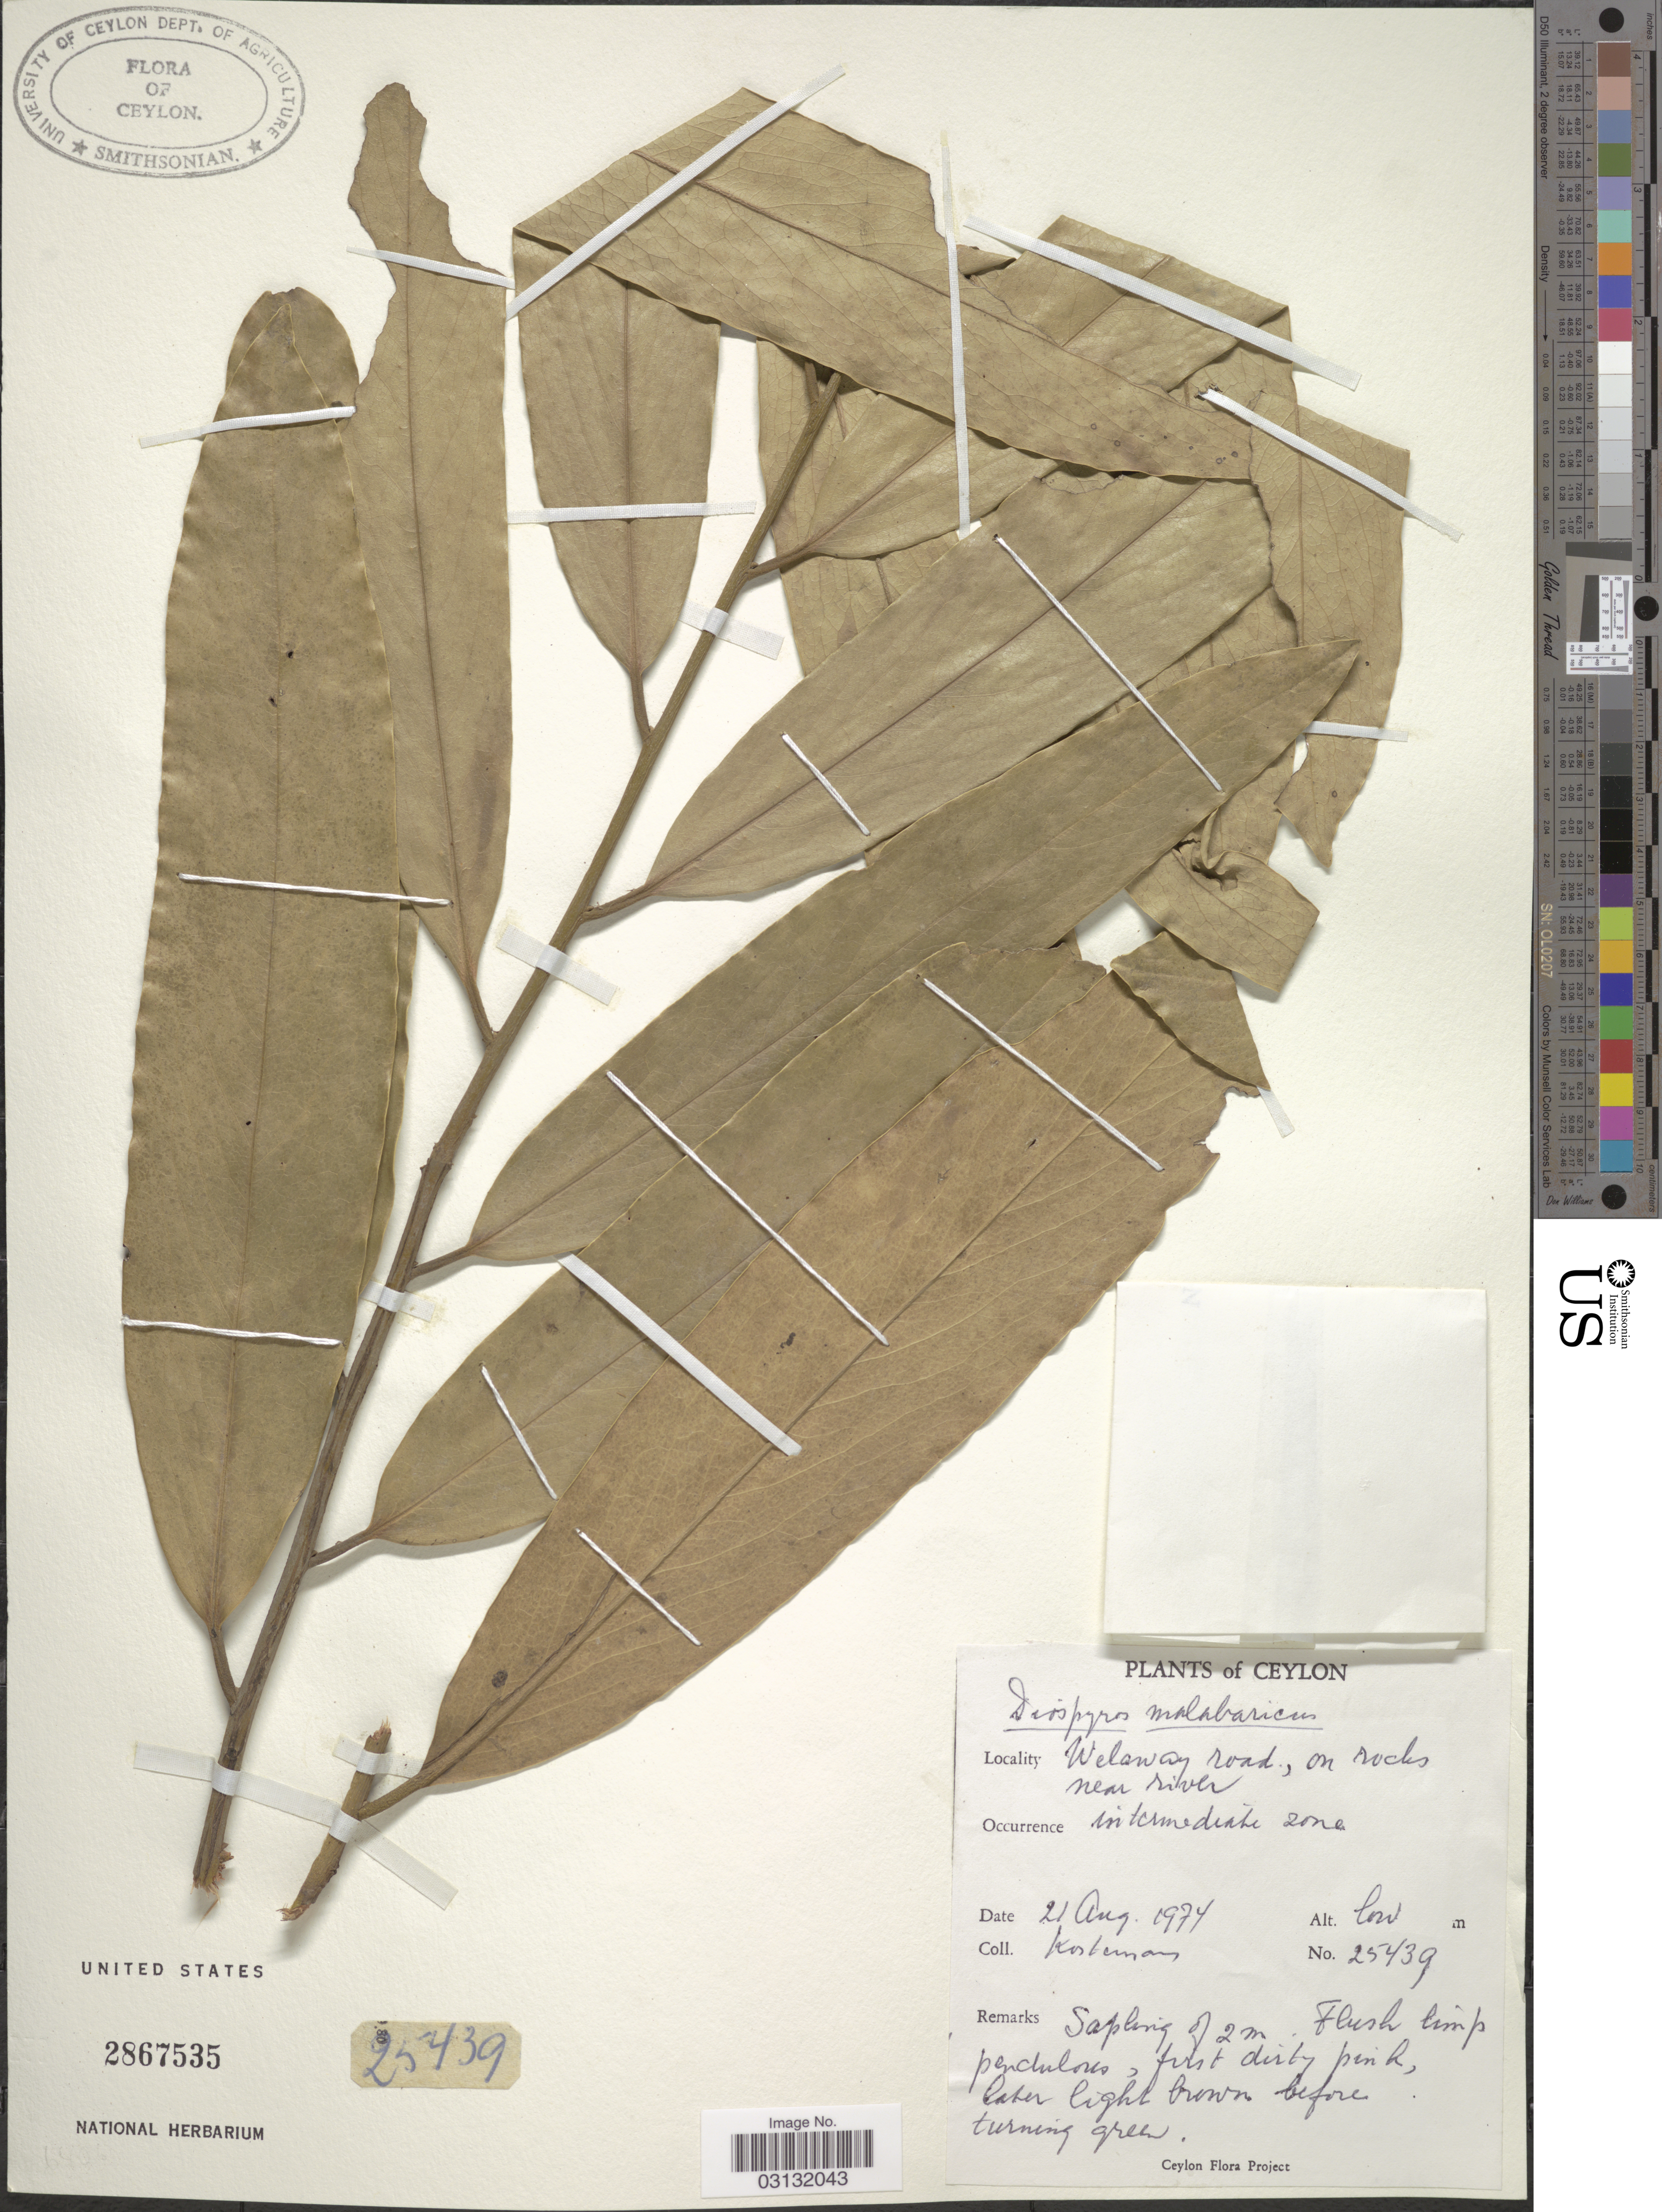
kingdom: Plantae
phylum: Tracheophyta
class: Magnoliopsida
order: Ericales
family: Ebenaceae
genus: Diospyros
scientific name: Diospyros malabarica var. malabarica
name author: (Desr.) Kostel.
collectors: Kostermans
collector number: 25439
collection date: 1974-08-21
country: Sri Lanka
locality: Ceylon, Welaway road, on rocks near river, intermediate zone.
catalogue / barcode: US 2867535